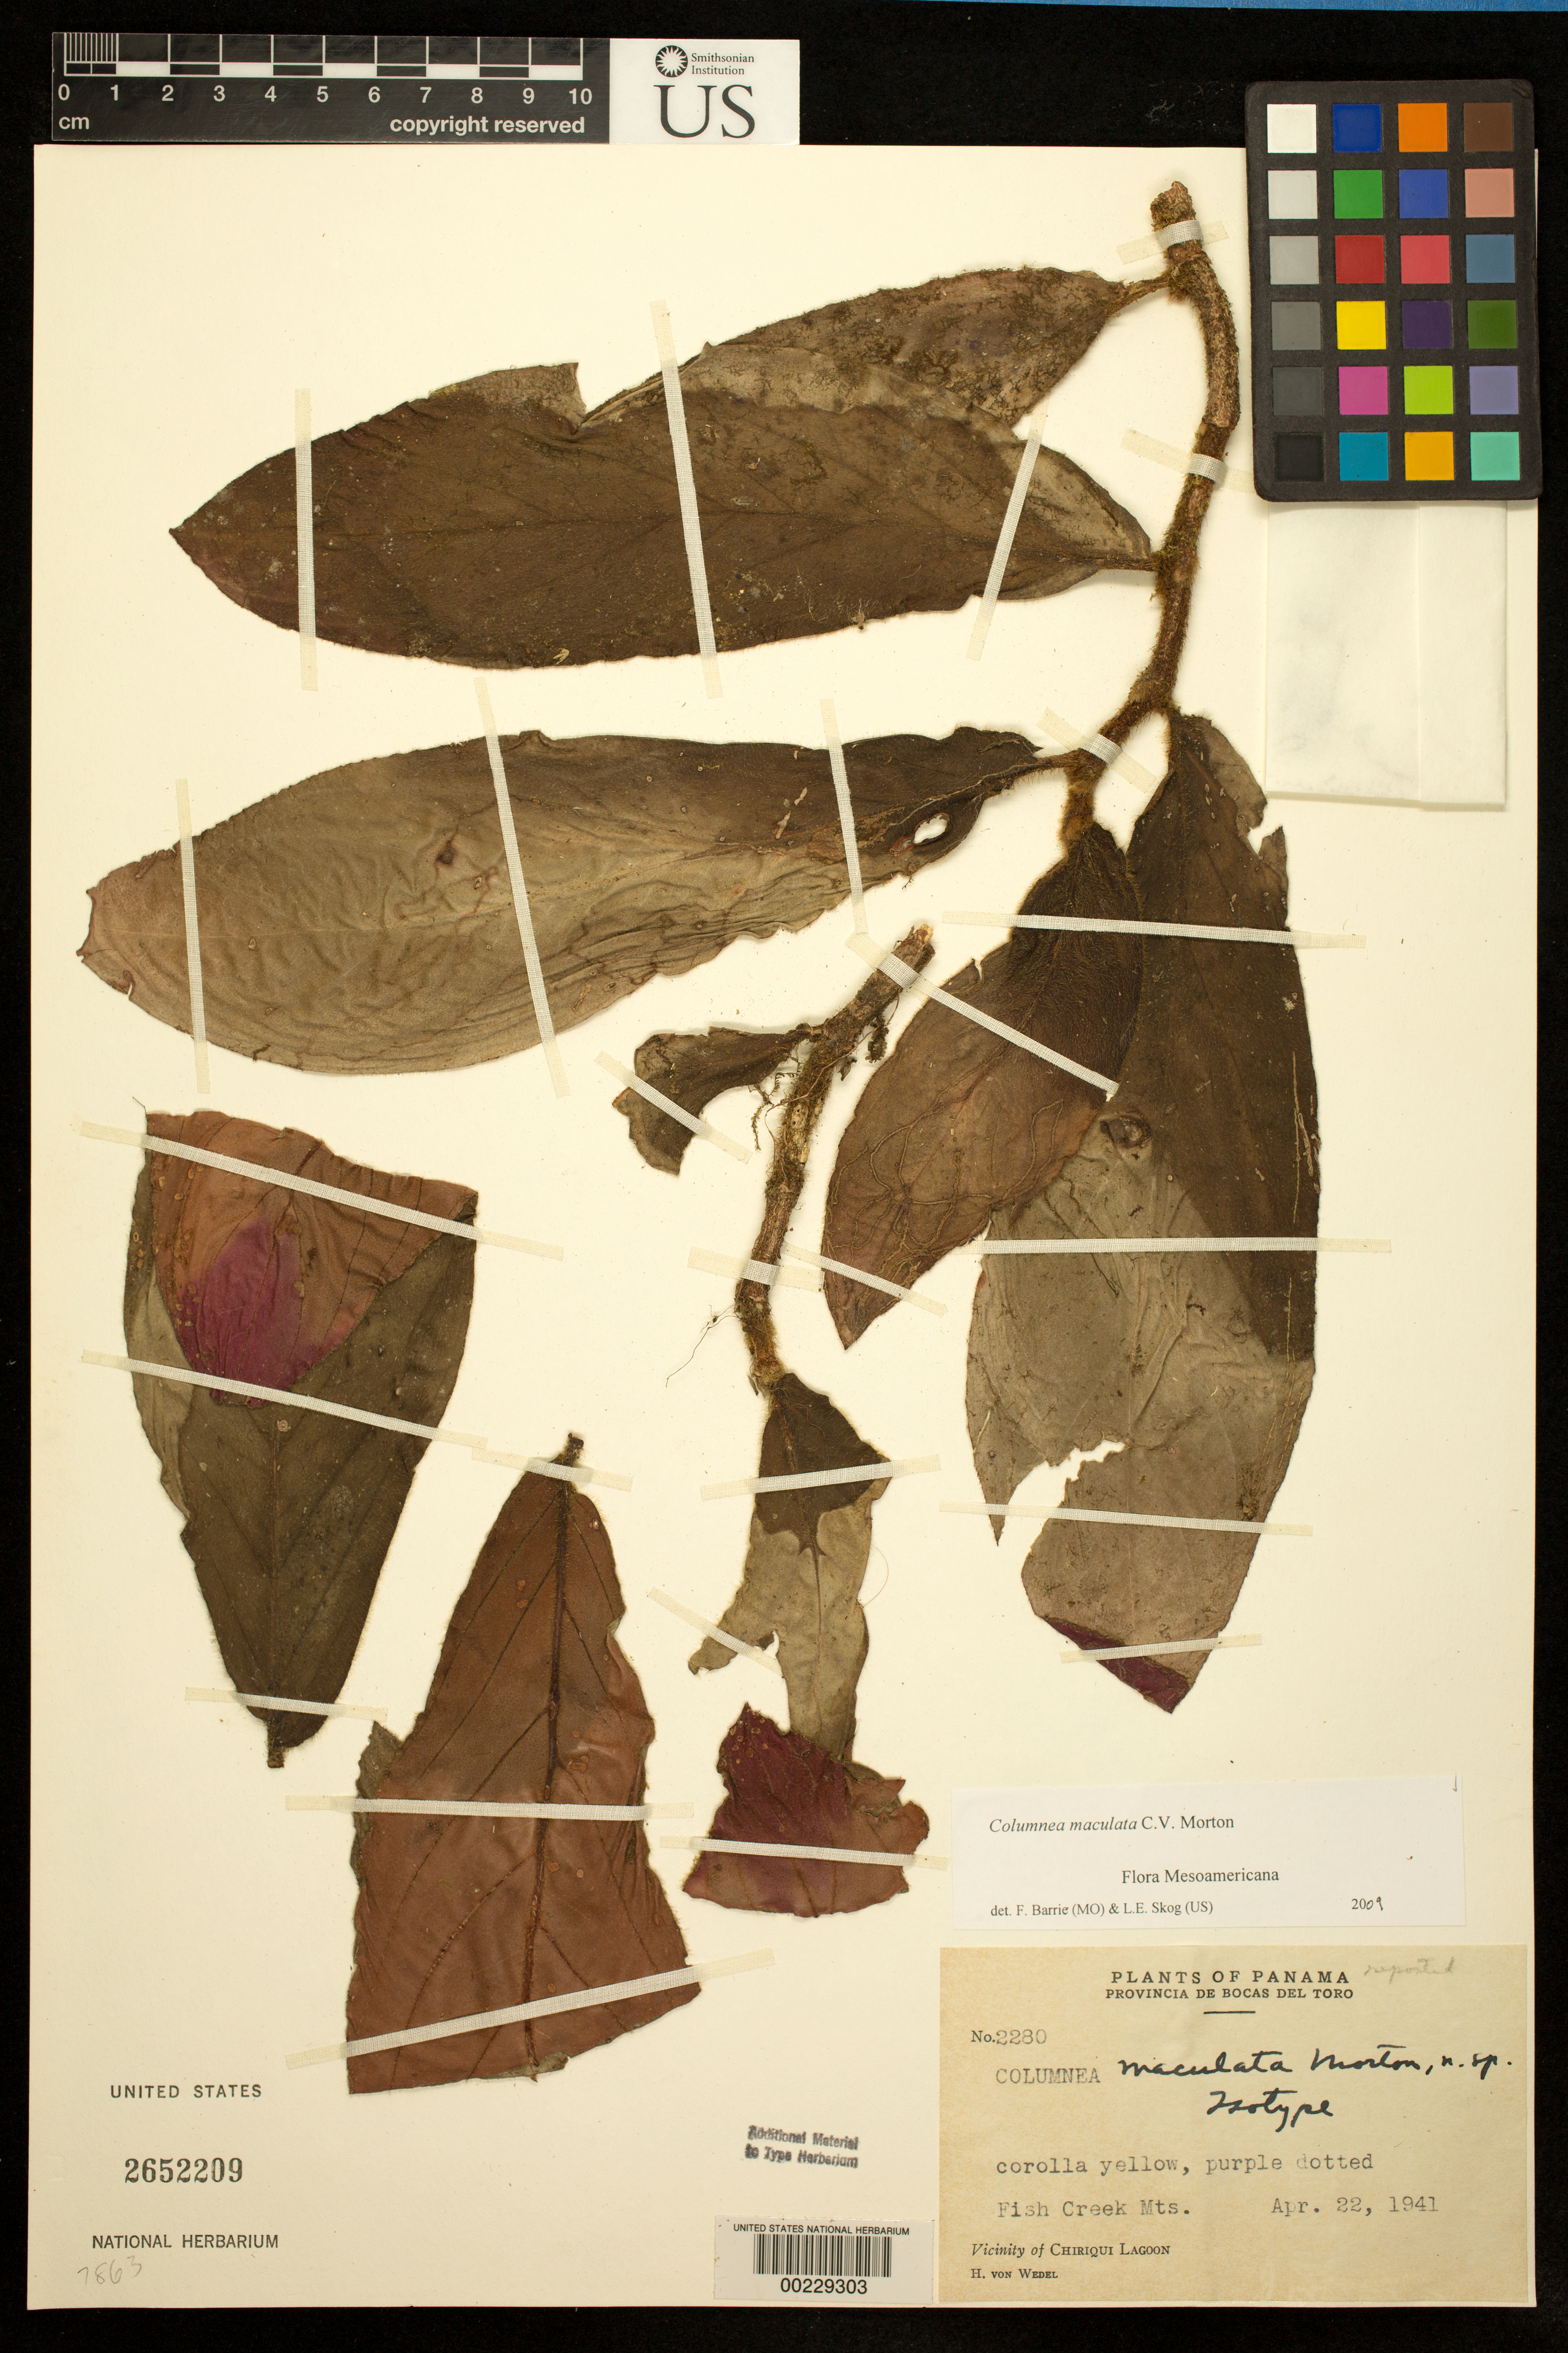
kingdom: Plantae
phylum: Tracheophyta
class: Magnoliopsida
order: Lamiales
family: Gesneriaceae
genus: Columnea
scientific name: Columnea maculata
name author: C.V. Morton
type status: Isotype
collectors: H. von Wedel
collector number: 2280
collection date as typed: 22 Apr 1941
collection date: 1941-04-22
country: Panama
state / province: Bocas del Toro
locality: Vicinity of Chiriqui Lagoon, Fish Creek Mountains.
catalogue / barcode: US 2652209